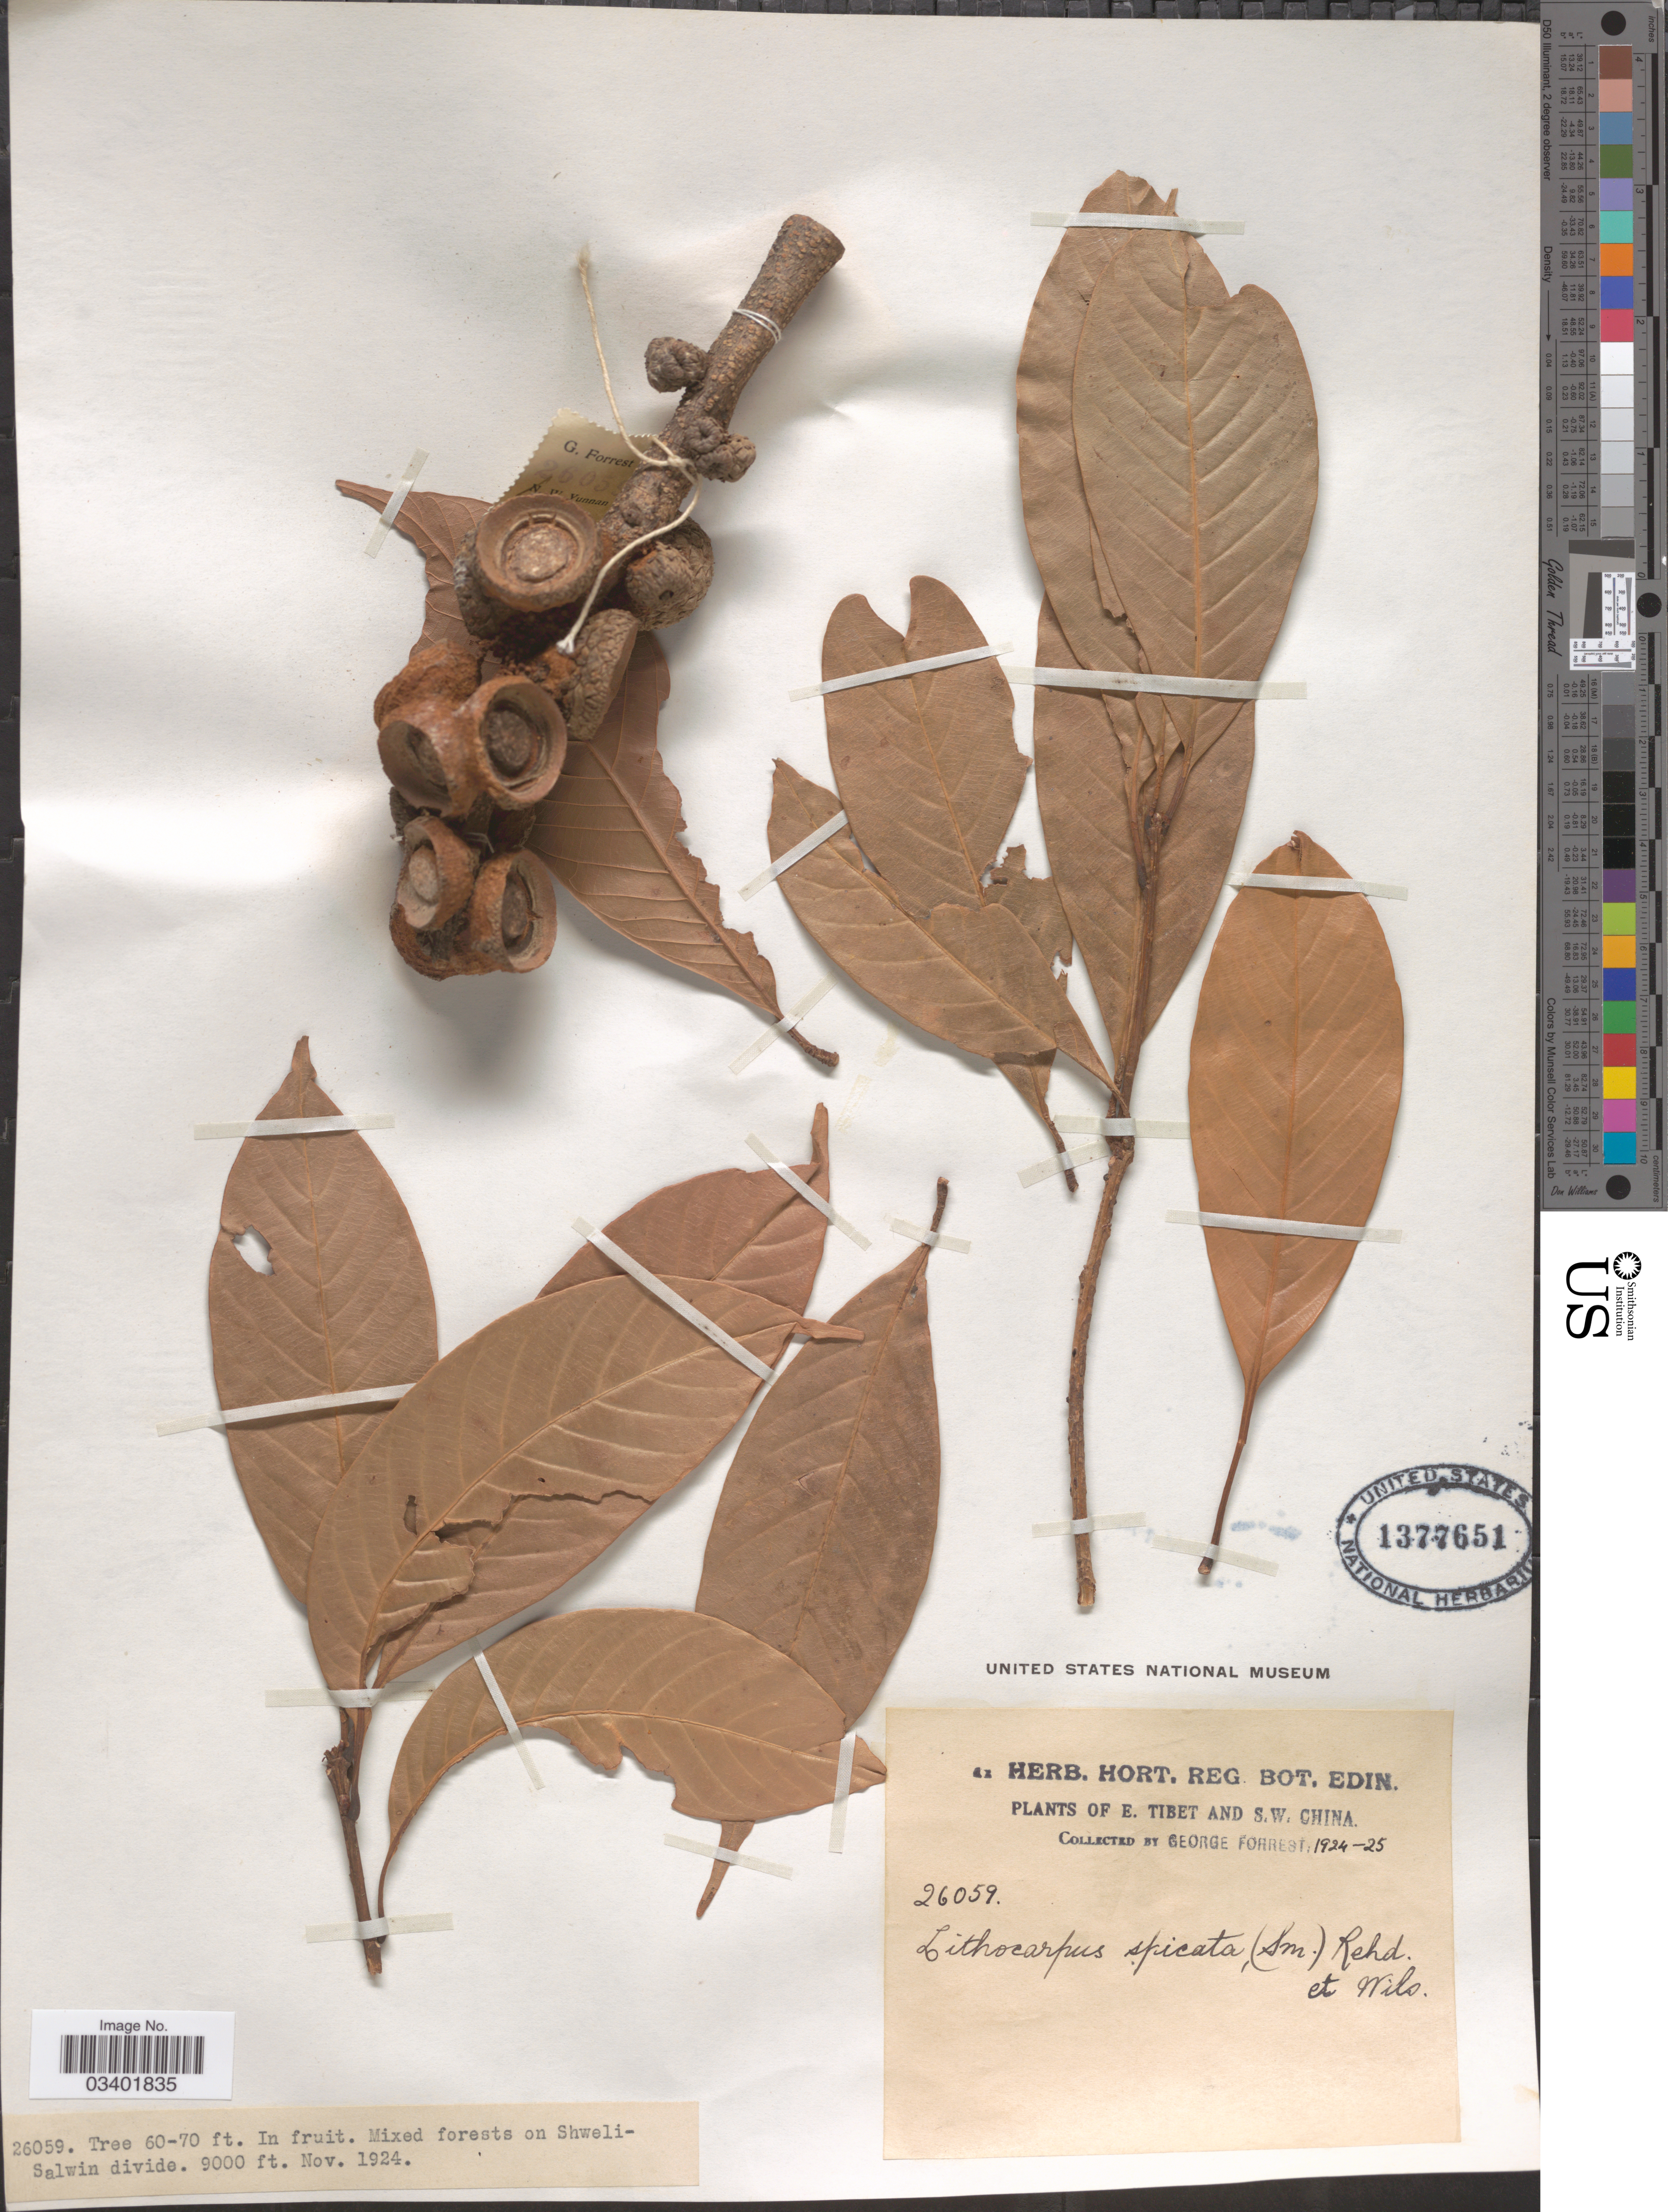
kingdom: Plantae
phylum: Tracheophyta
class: Magnoliopsida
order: Fagales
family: Fagaceae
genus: Lithocarpus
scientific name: Lithocarpus elegans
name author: (Blume) Hatus. ex Soepadmo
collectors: G. Forrest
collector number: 26059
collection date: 1924-11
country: China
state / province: Xizang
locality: E. Tibet and S.W. China. Mixed forests on Shweli-Salwin divide.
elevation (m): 2743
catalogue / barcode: US 1377651